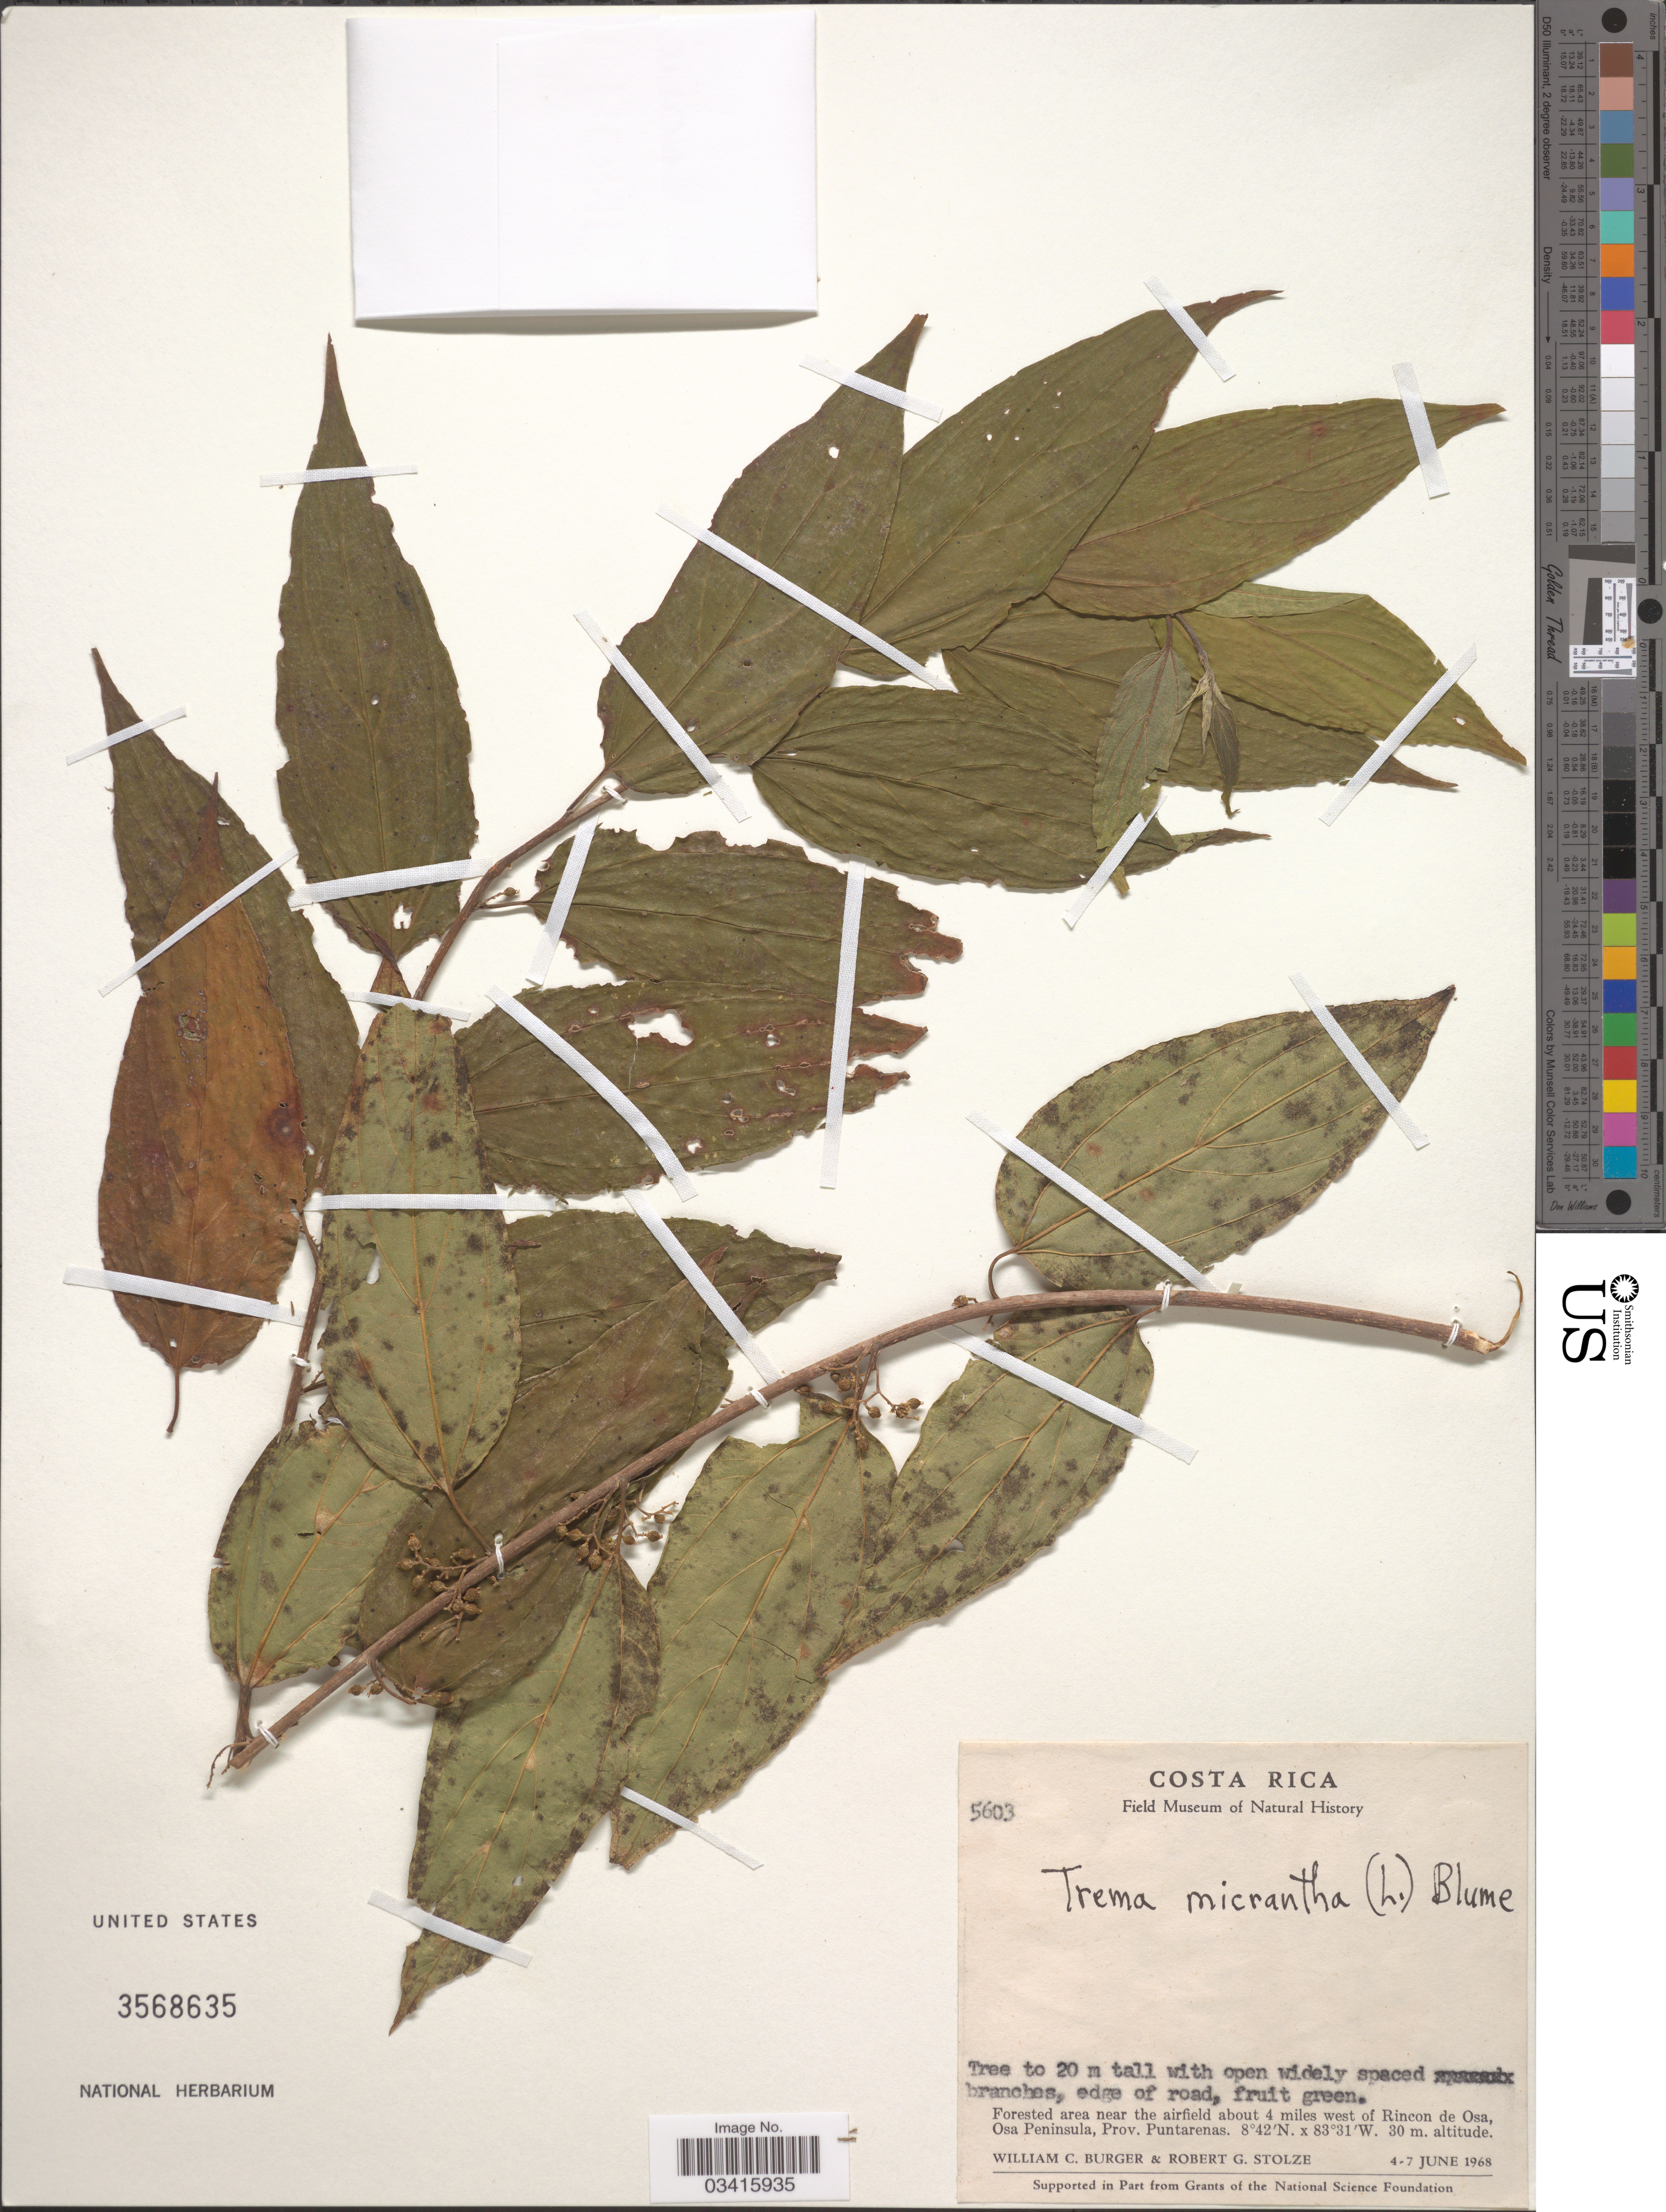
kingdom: Plantae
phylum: Tracheophyta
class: Magnoliopsida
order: Rosales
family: Cannabaceae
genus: Trema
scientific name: Trema micranthum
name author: (L.) Blume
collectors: W. Burger & R. G. Stolze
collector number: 5603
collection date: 1968-06-04/1968-06-07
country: Costa Rica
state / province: Puntarenas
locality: Edge of road. Forested area near the airfield about 4 miles west of Rincon de Osa, Osa Peninsula.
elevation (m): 30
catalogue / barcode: US 3568635